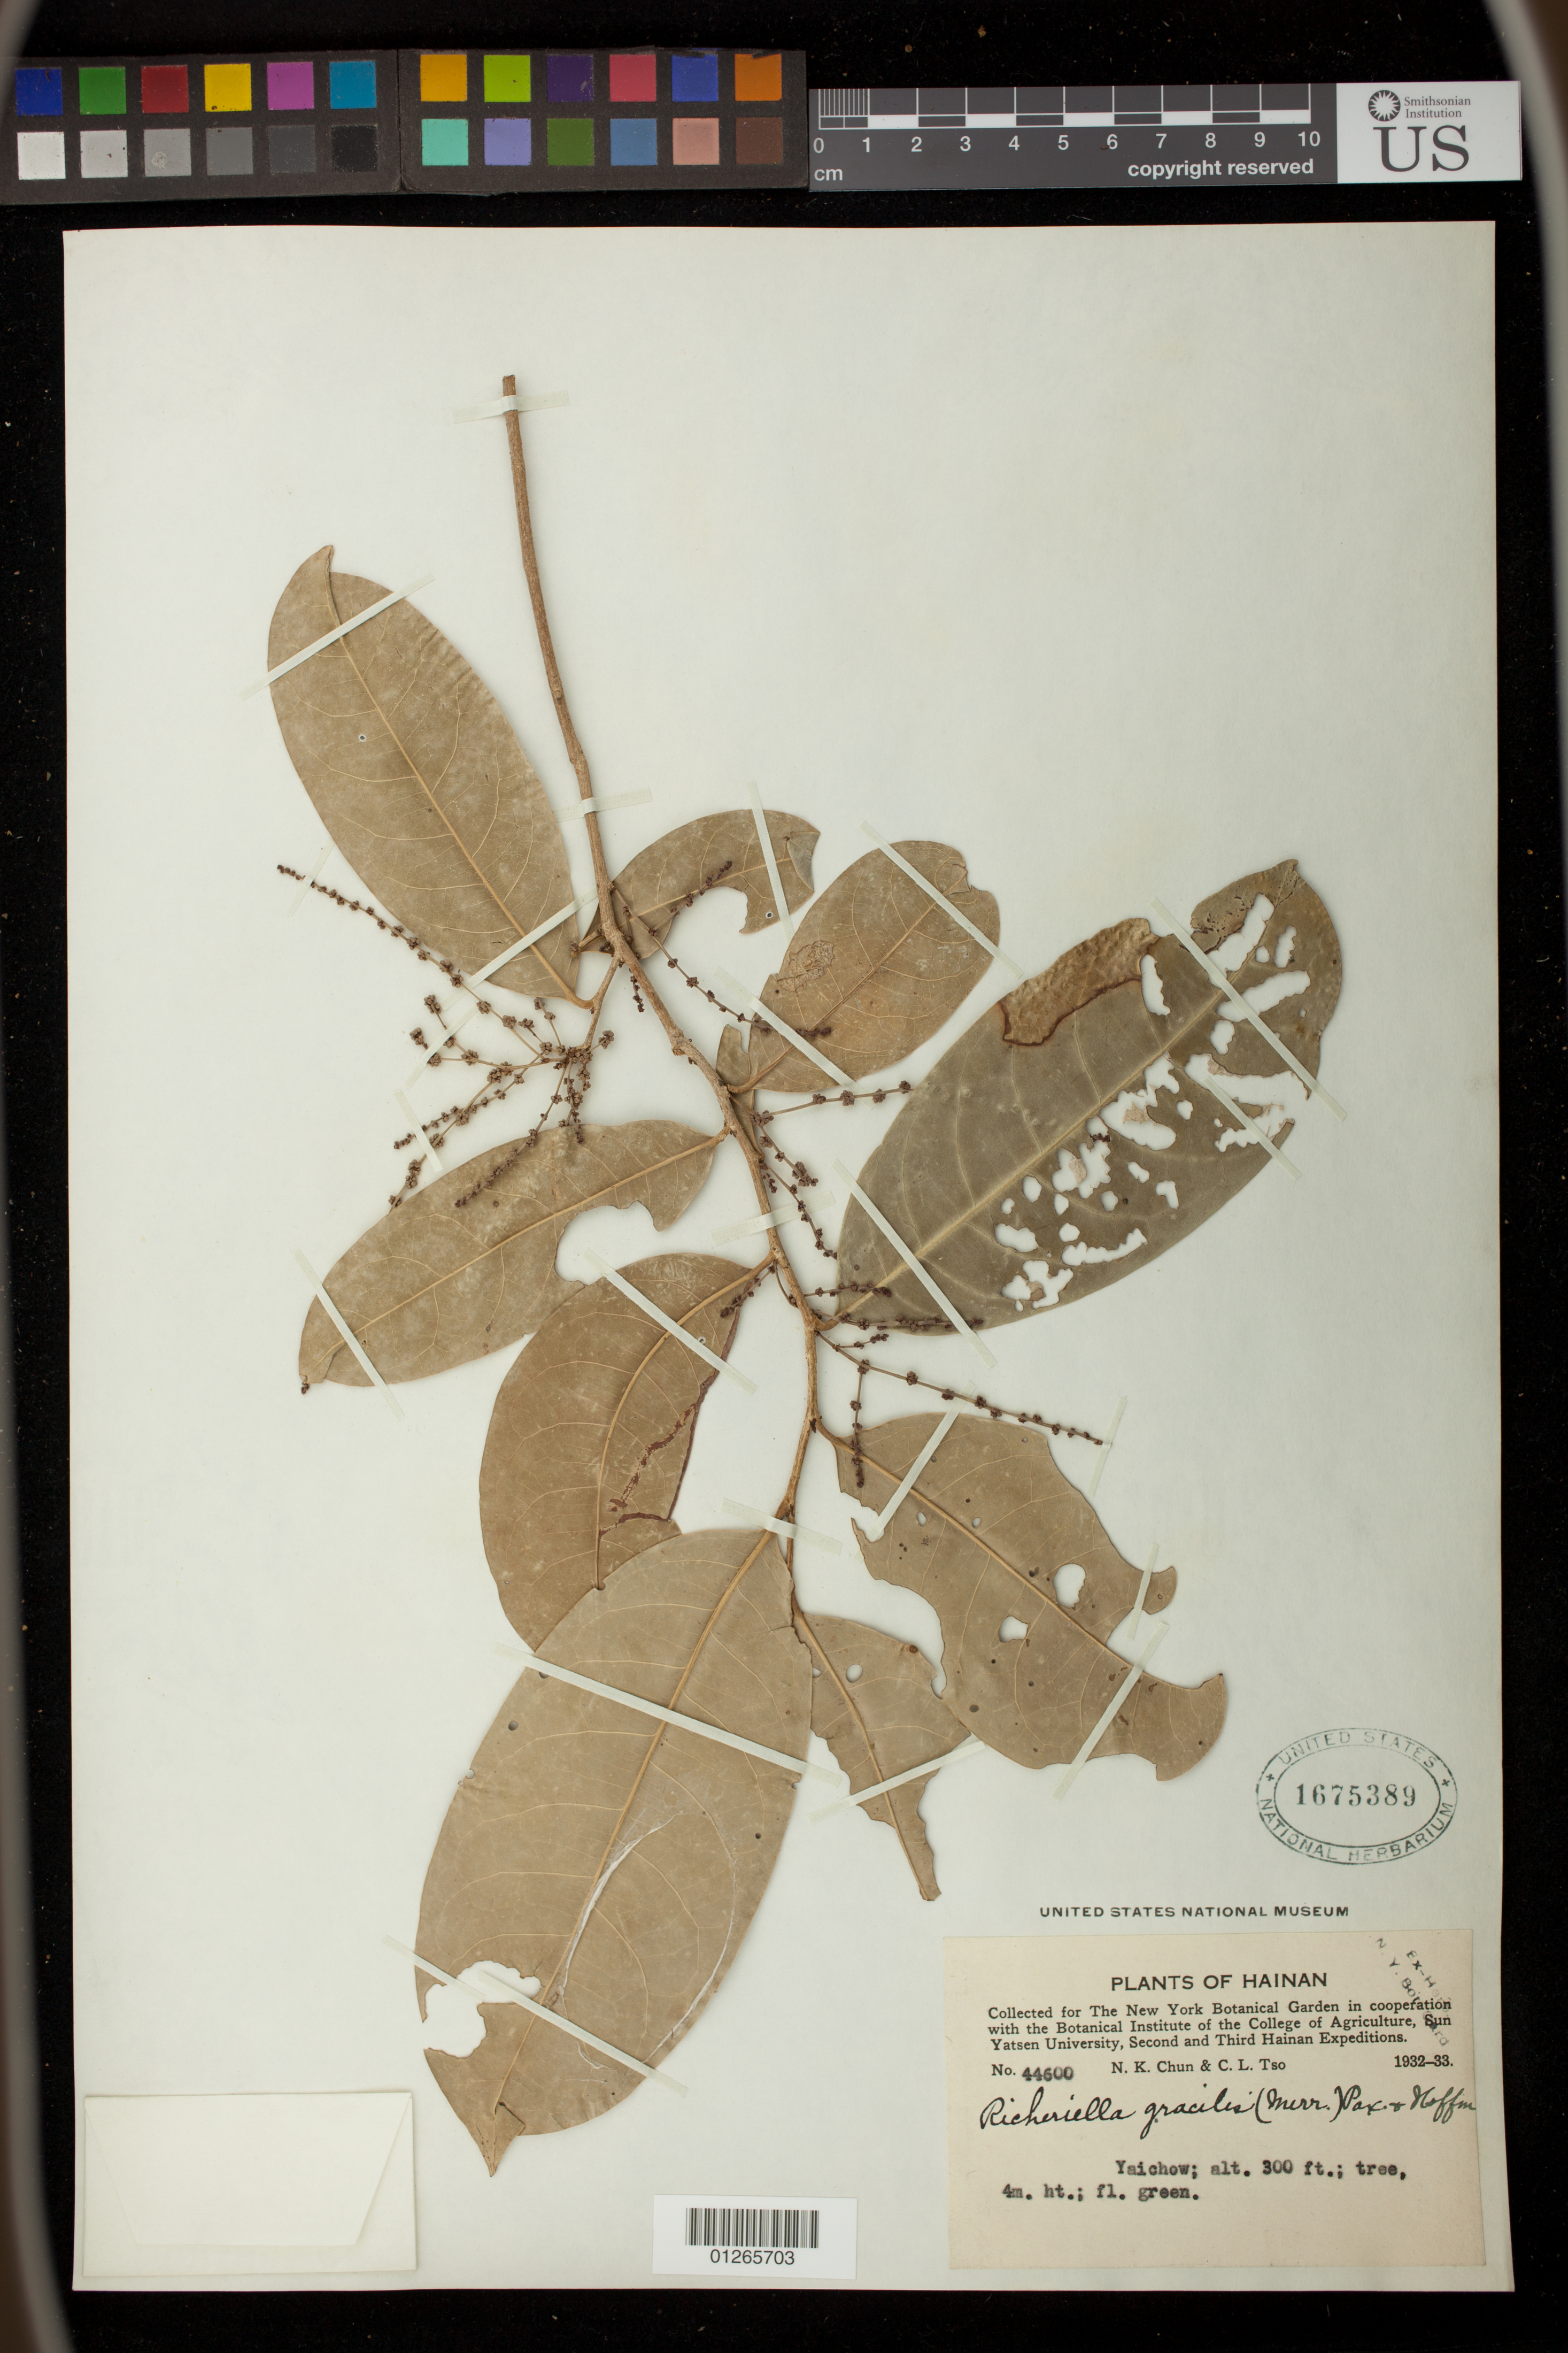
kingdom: Plantae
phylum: Tracheophyta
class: Magnoliopsida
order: Malpighiales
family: Phyllanthaceae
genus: Richeriella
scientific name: Richeriella gracilis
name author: (Merr.) Pax & K. Hoffm.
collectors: N. K. Chun & C. Tso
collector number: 44600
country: China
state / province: Hainan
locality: Basin of Rio Madeira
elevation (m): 91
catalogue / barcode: US 1675389